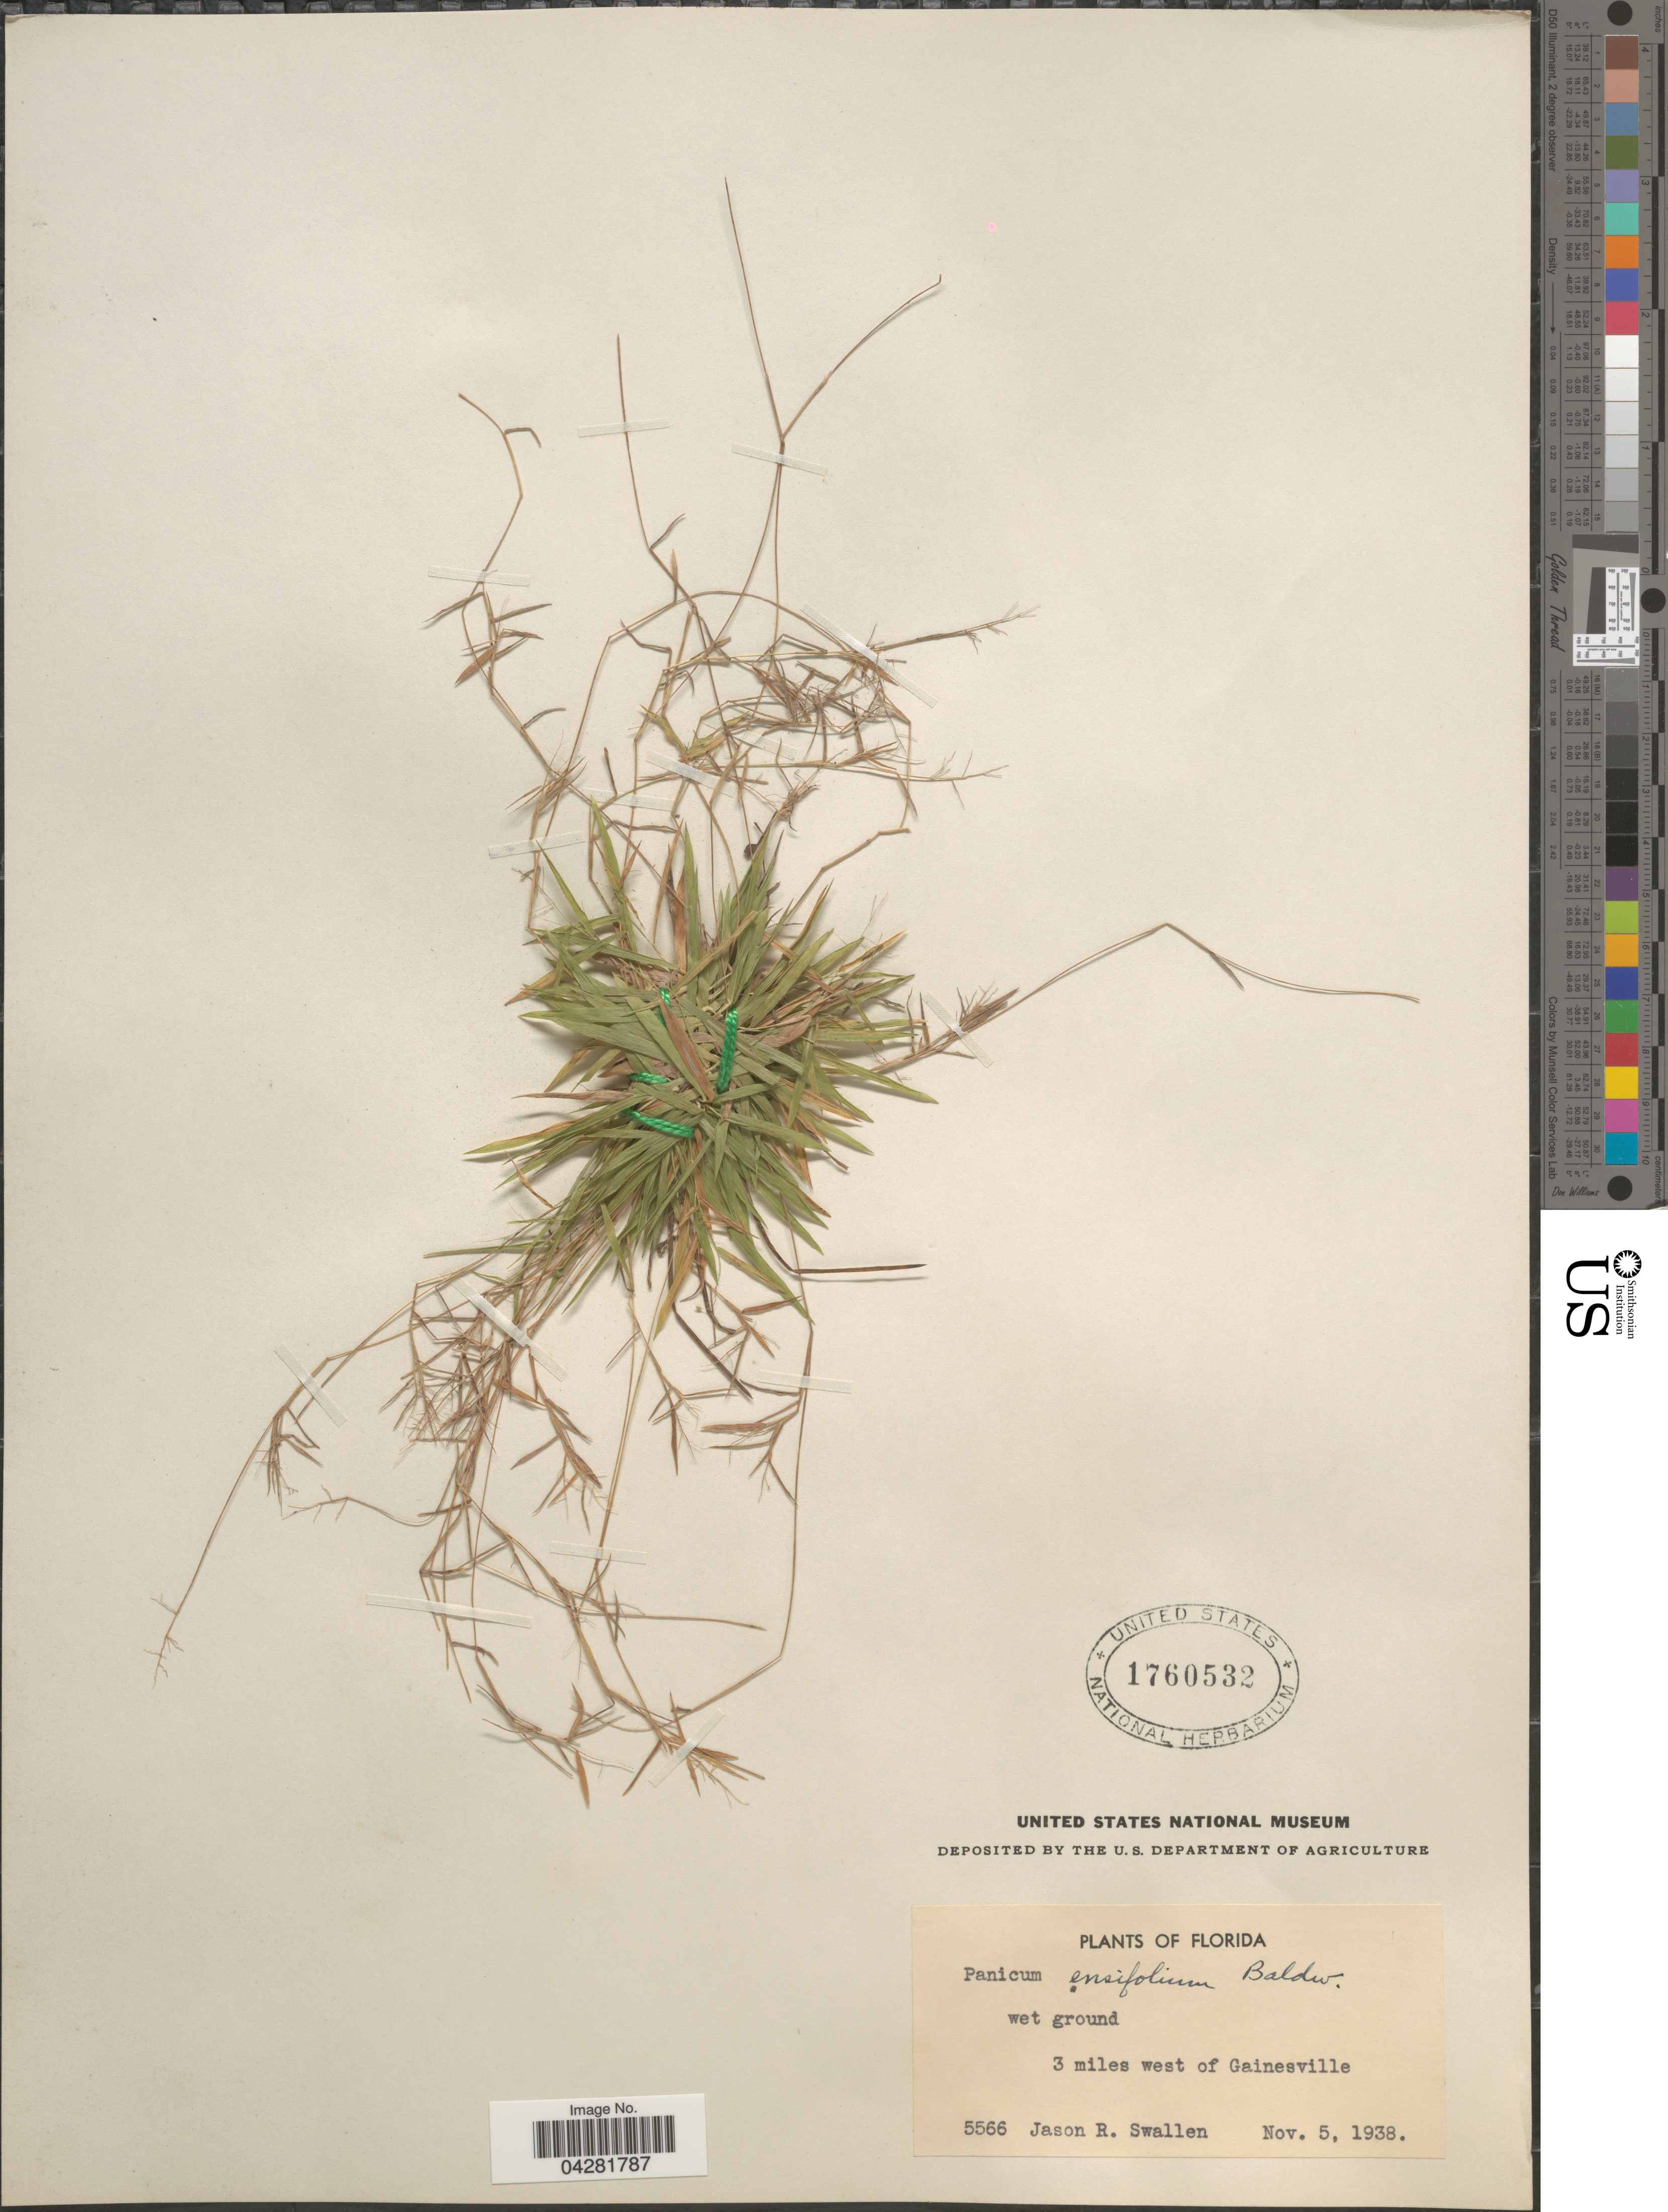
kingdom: Plantae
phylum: Tracheophyta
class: Liliopsida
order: Poales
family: Poaceae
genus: Dichanthelium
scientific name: Dichanthelium ensifolium var. ensifolium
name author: (Baldwin ex Elliot) Gould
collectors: J. R. Swallen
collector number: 5566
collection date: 1938-11-05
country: United States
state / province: Florida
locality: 3 miles west Gainesville.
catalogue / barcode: US 1760532